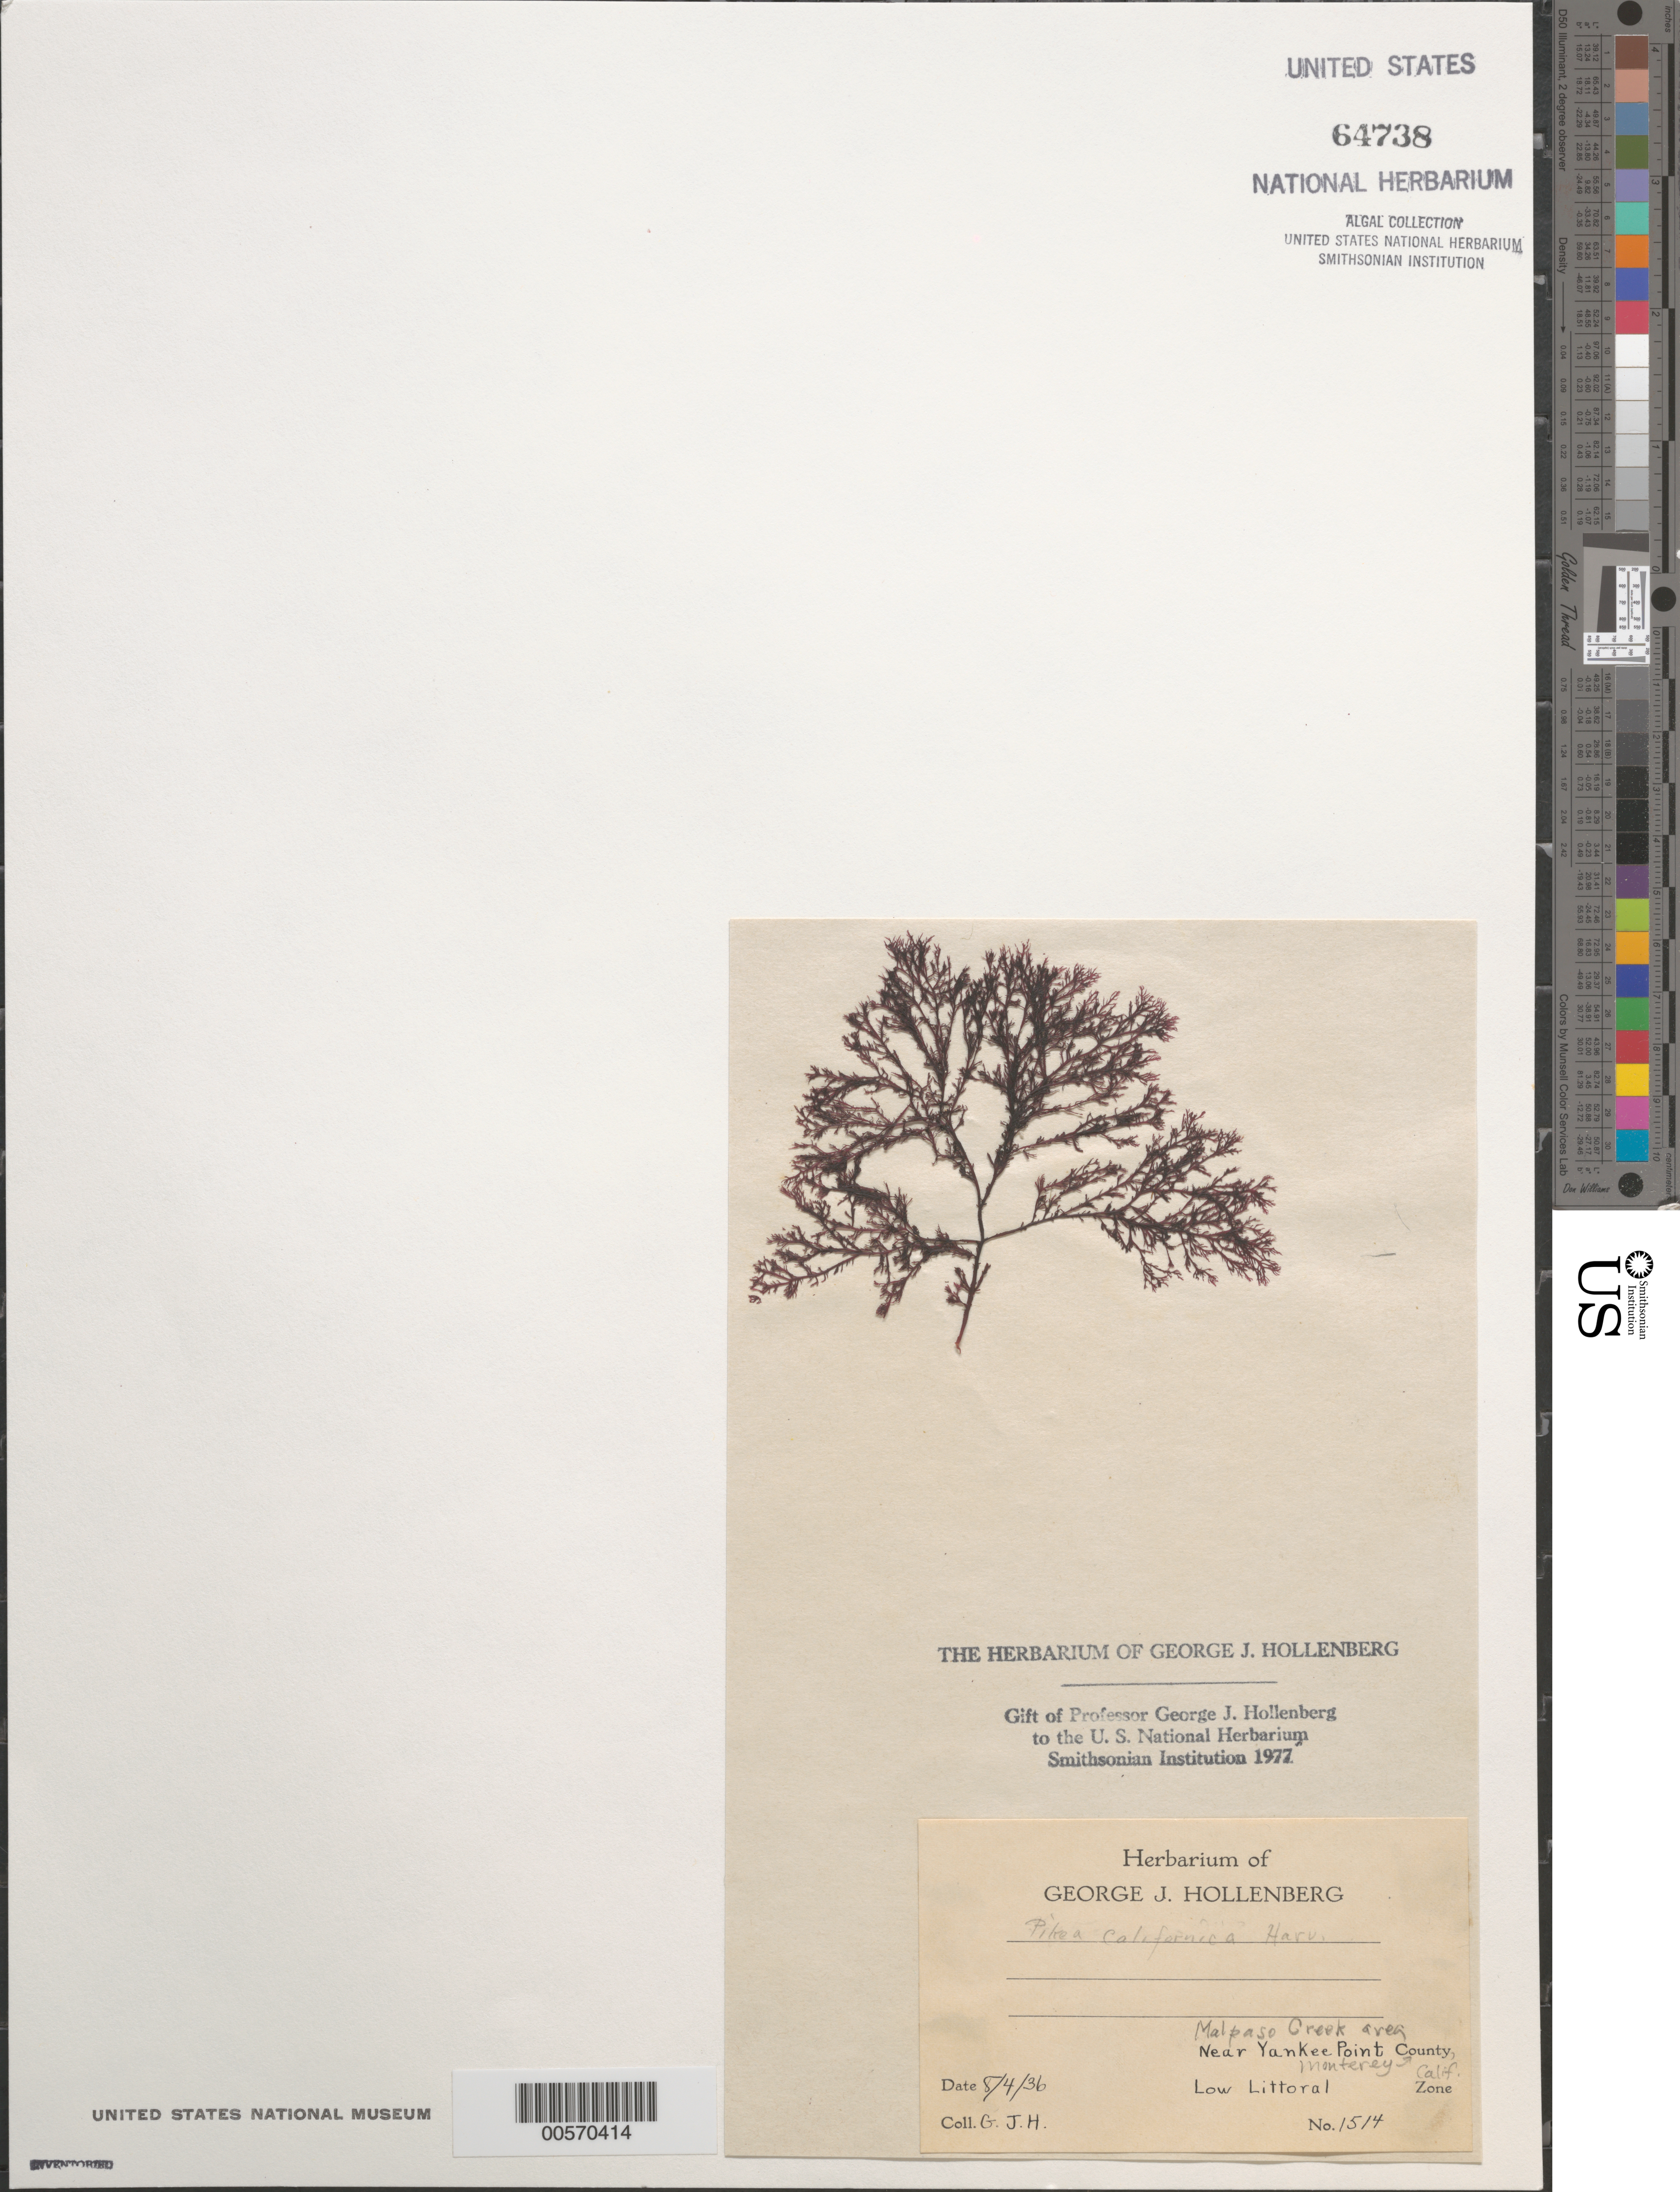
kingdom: Plantae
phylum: Rhodophyta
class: Florideophyceae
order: Gigartinales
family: Dumontiaceae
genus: Pikea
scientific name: Pikea californica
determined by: Hollenberg, George J.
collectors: G. Hollenberg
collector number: GJH 1514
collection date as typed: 04 Aug 1936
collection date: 1936-08-04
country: United States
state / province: California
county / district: Monterey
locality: Malpaso Creek area, near Yankee Point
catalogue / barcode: US 64738